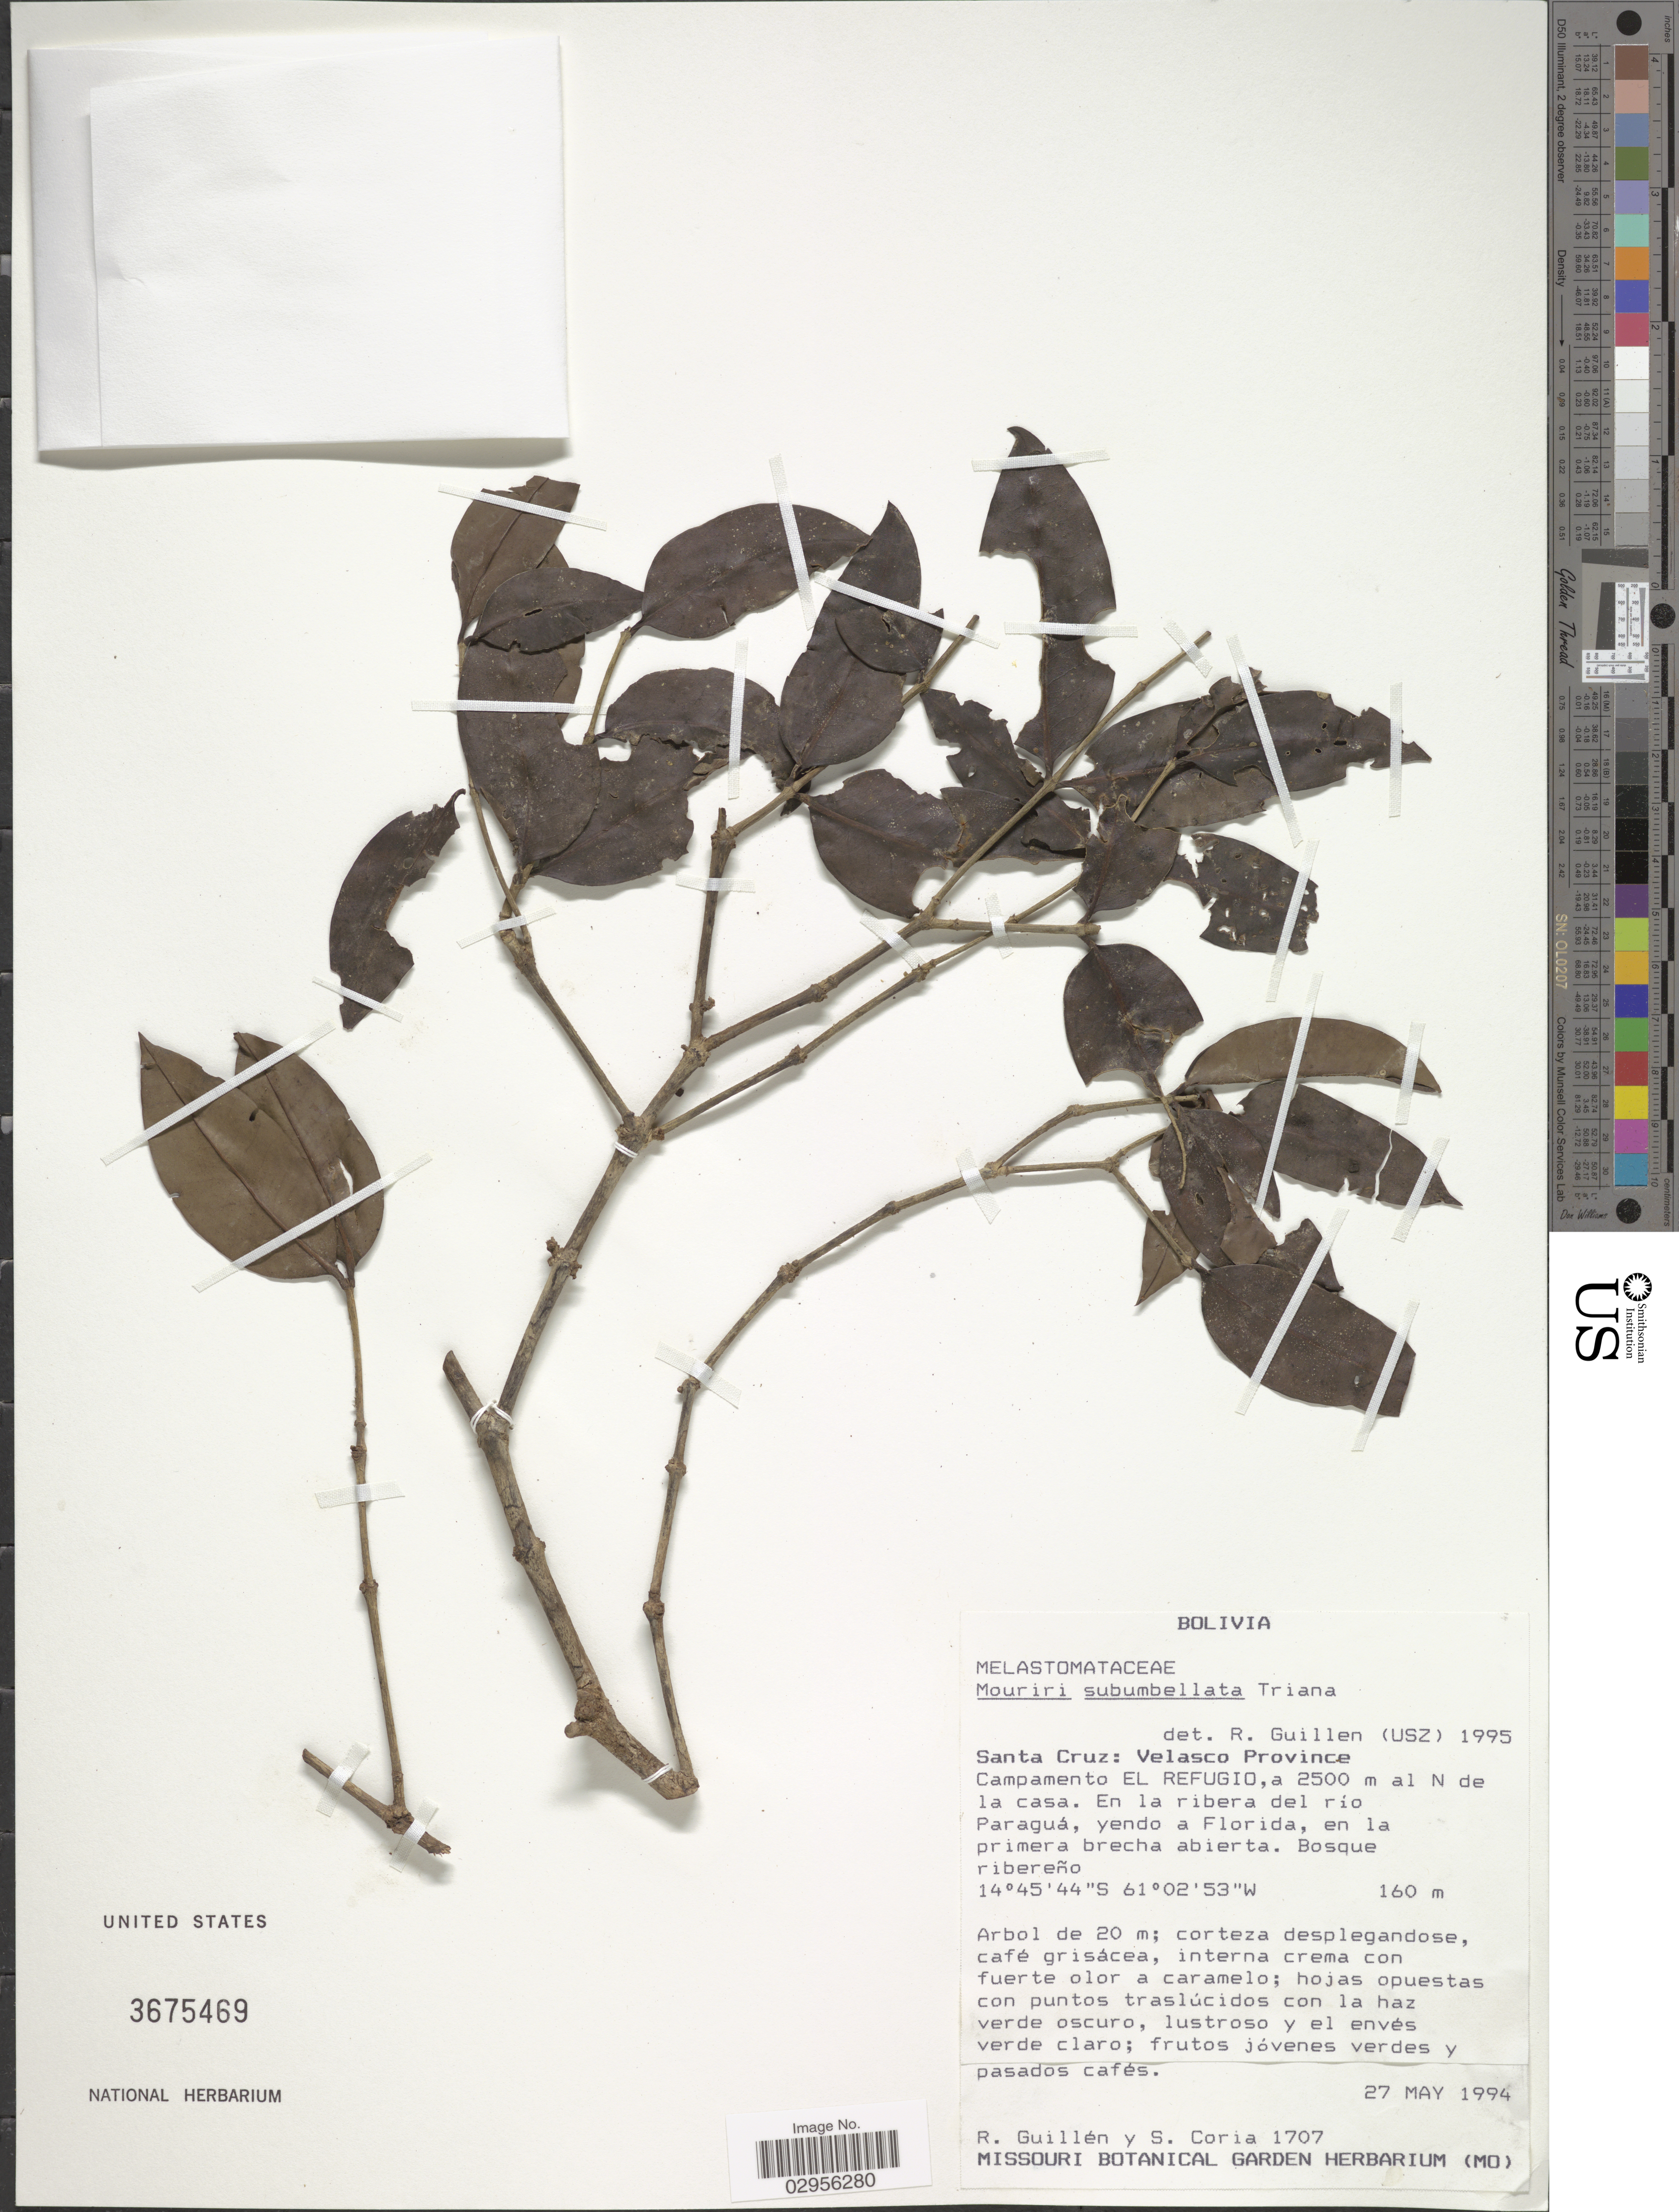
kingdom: Plantae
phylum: Tracheophyta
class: Magnoliopsida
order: Myrtales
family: Melastomataceae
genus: Mouriri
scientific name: Mouriri subumbellata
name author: Triana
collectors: R. Guillen & S. Coria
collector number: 1707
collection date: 1994-05-27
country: Bolivia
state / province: Santa Cruz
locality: Velasco Province. Campamento El Refugio, a 2500 m al N de la casa. En la ribera del río Paraguá, yendo a Florida, en la primera brecha abierta.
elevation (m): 160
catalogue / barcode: US 3675469